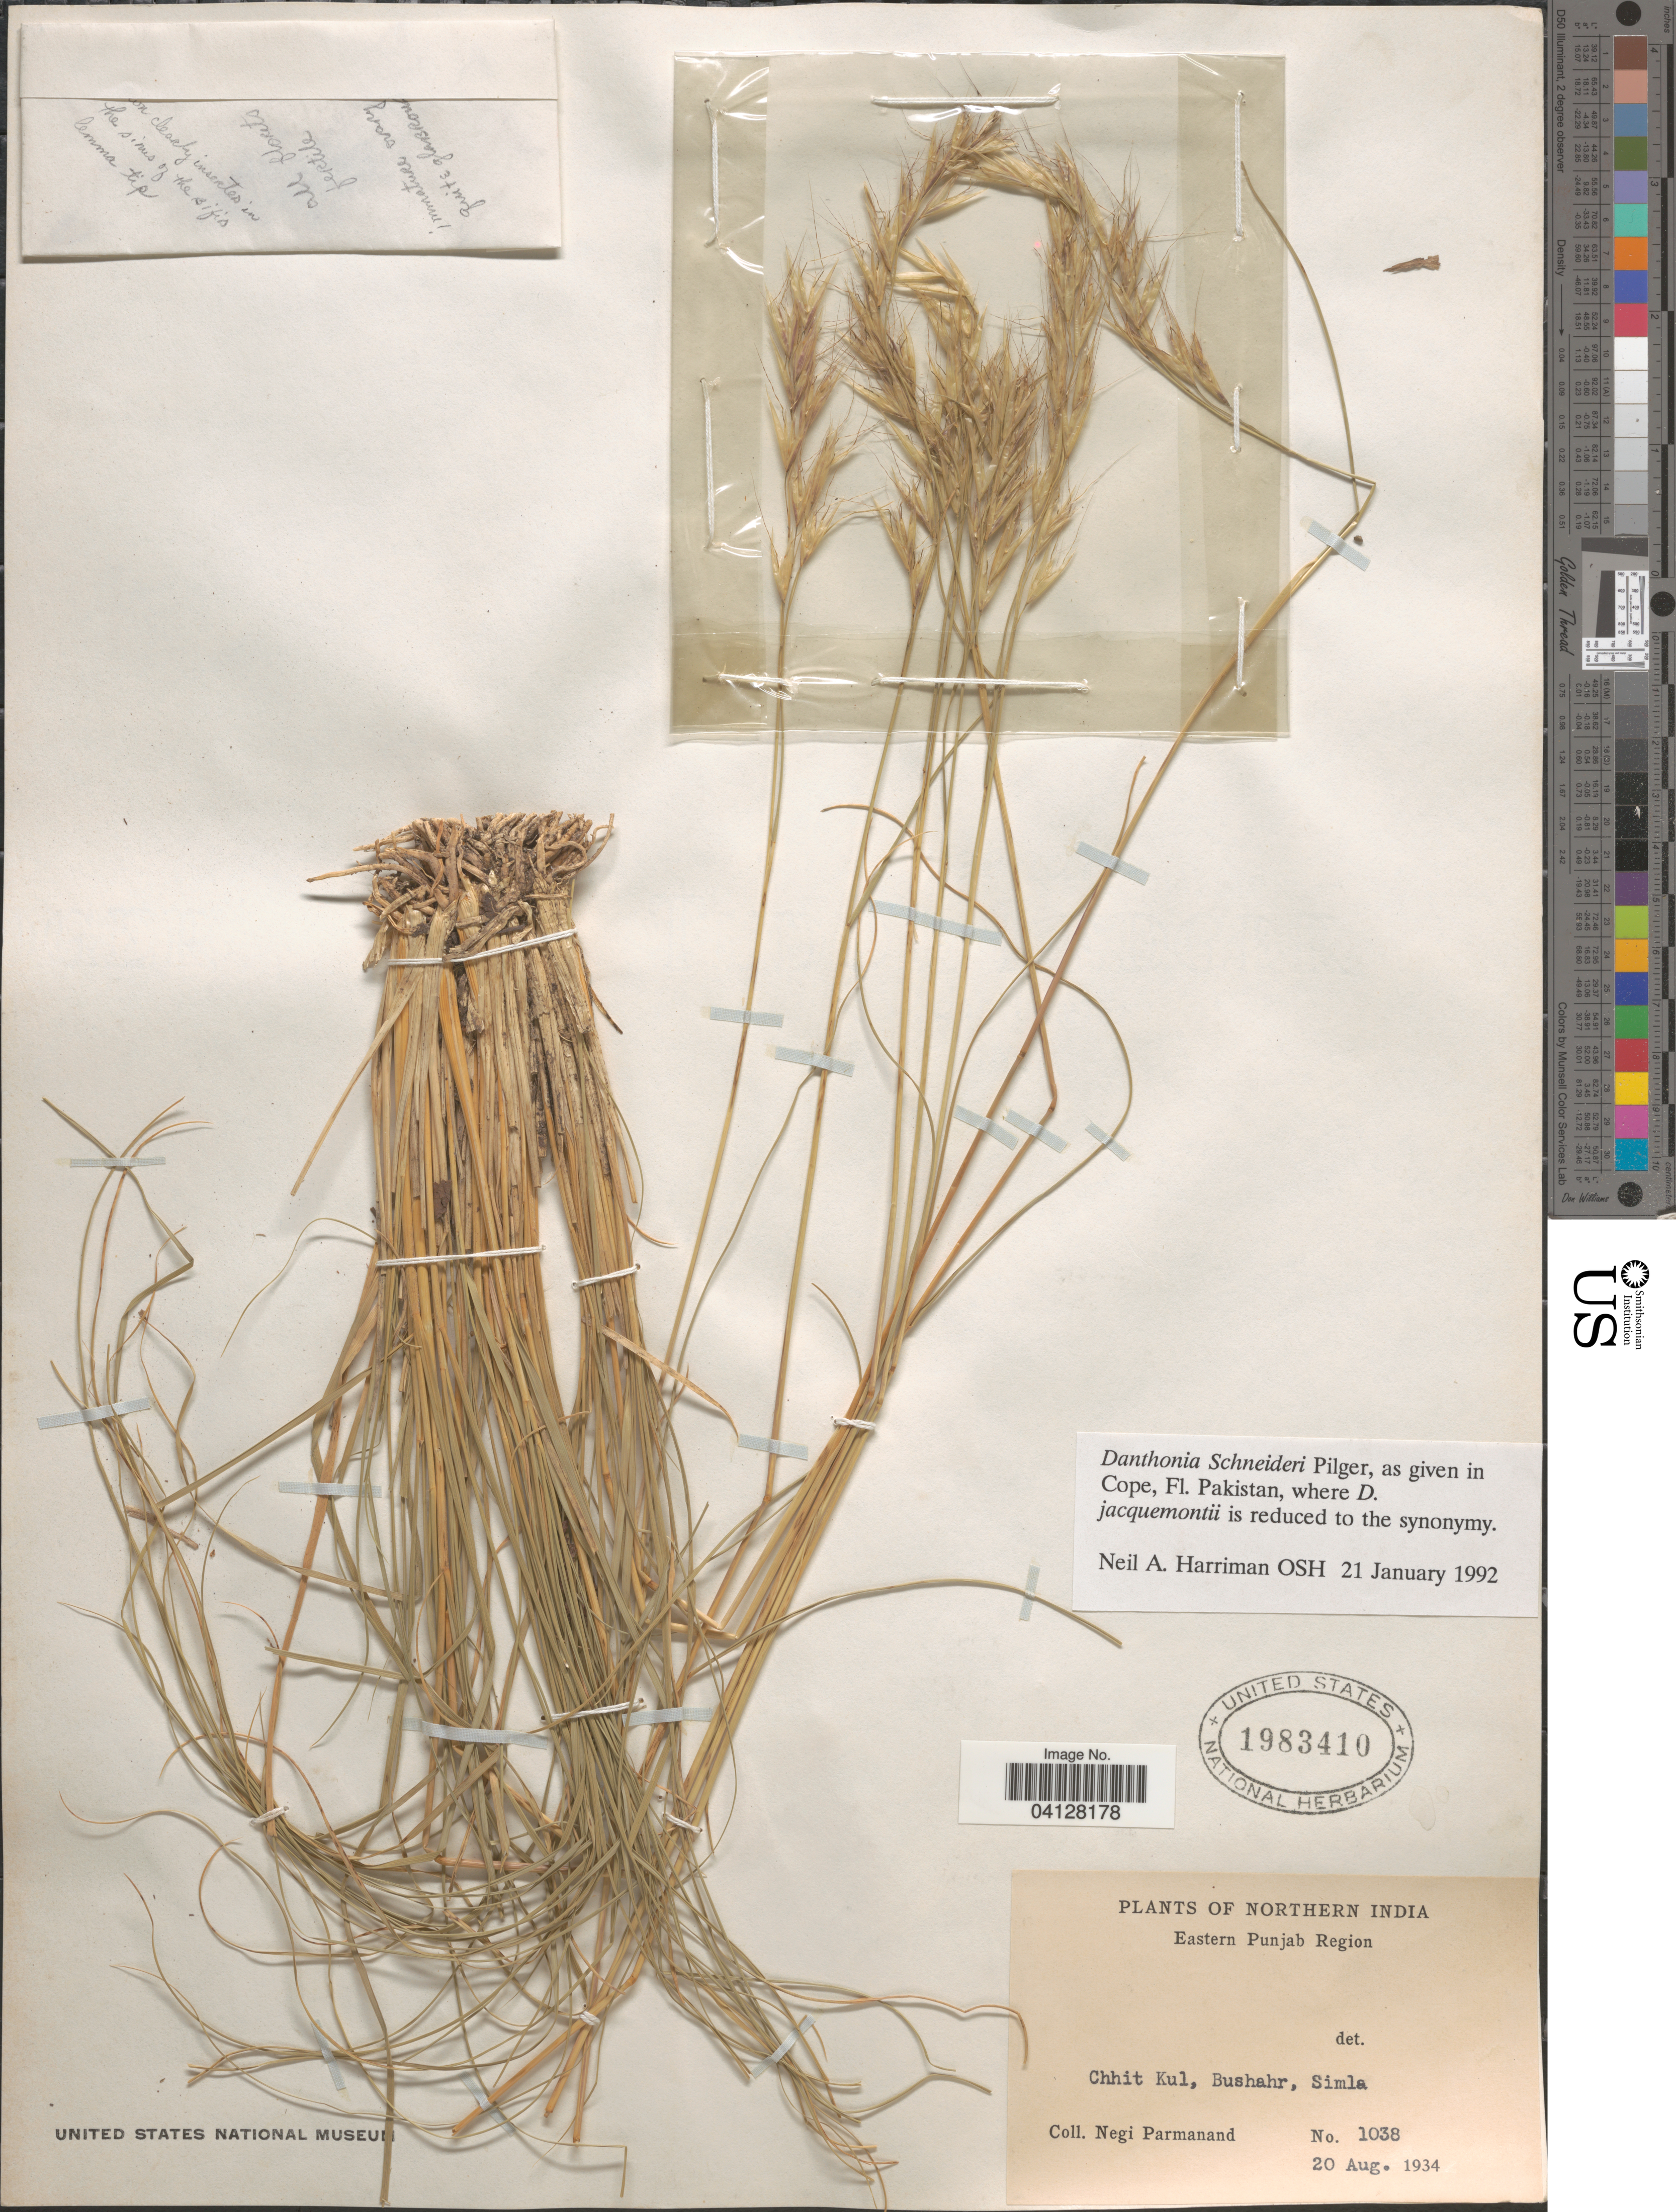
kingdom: Plantae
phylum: Tracheophyta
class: Liliopsida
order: Poales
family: Poaceae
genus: Danthonia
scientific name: Danthonia schneideri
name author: Pilg.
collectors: N. Parmanand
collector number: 1038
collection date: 1934-08-20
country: India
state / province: Punjab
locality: Northern India. Eastern Punjab Region. Chhit Kul, Bushahr, Simla.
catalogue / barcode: US 1983410